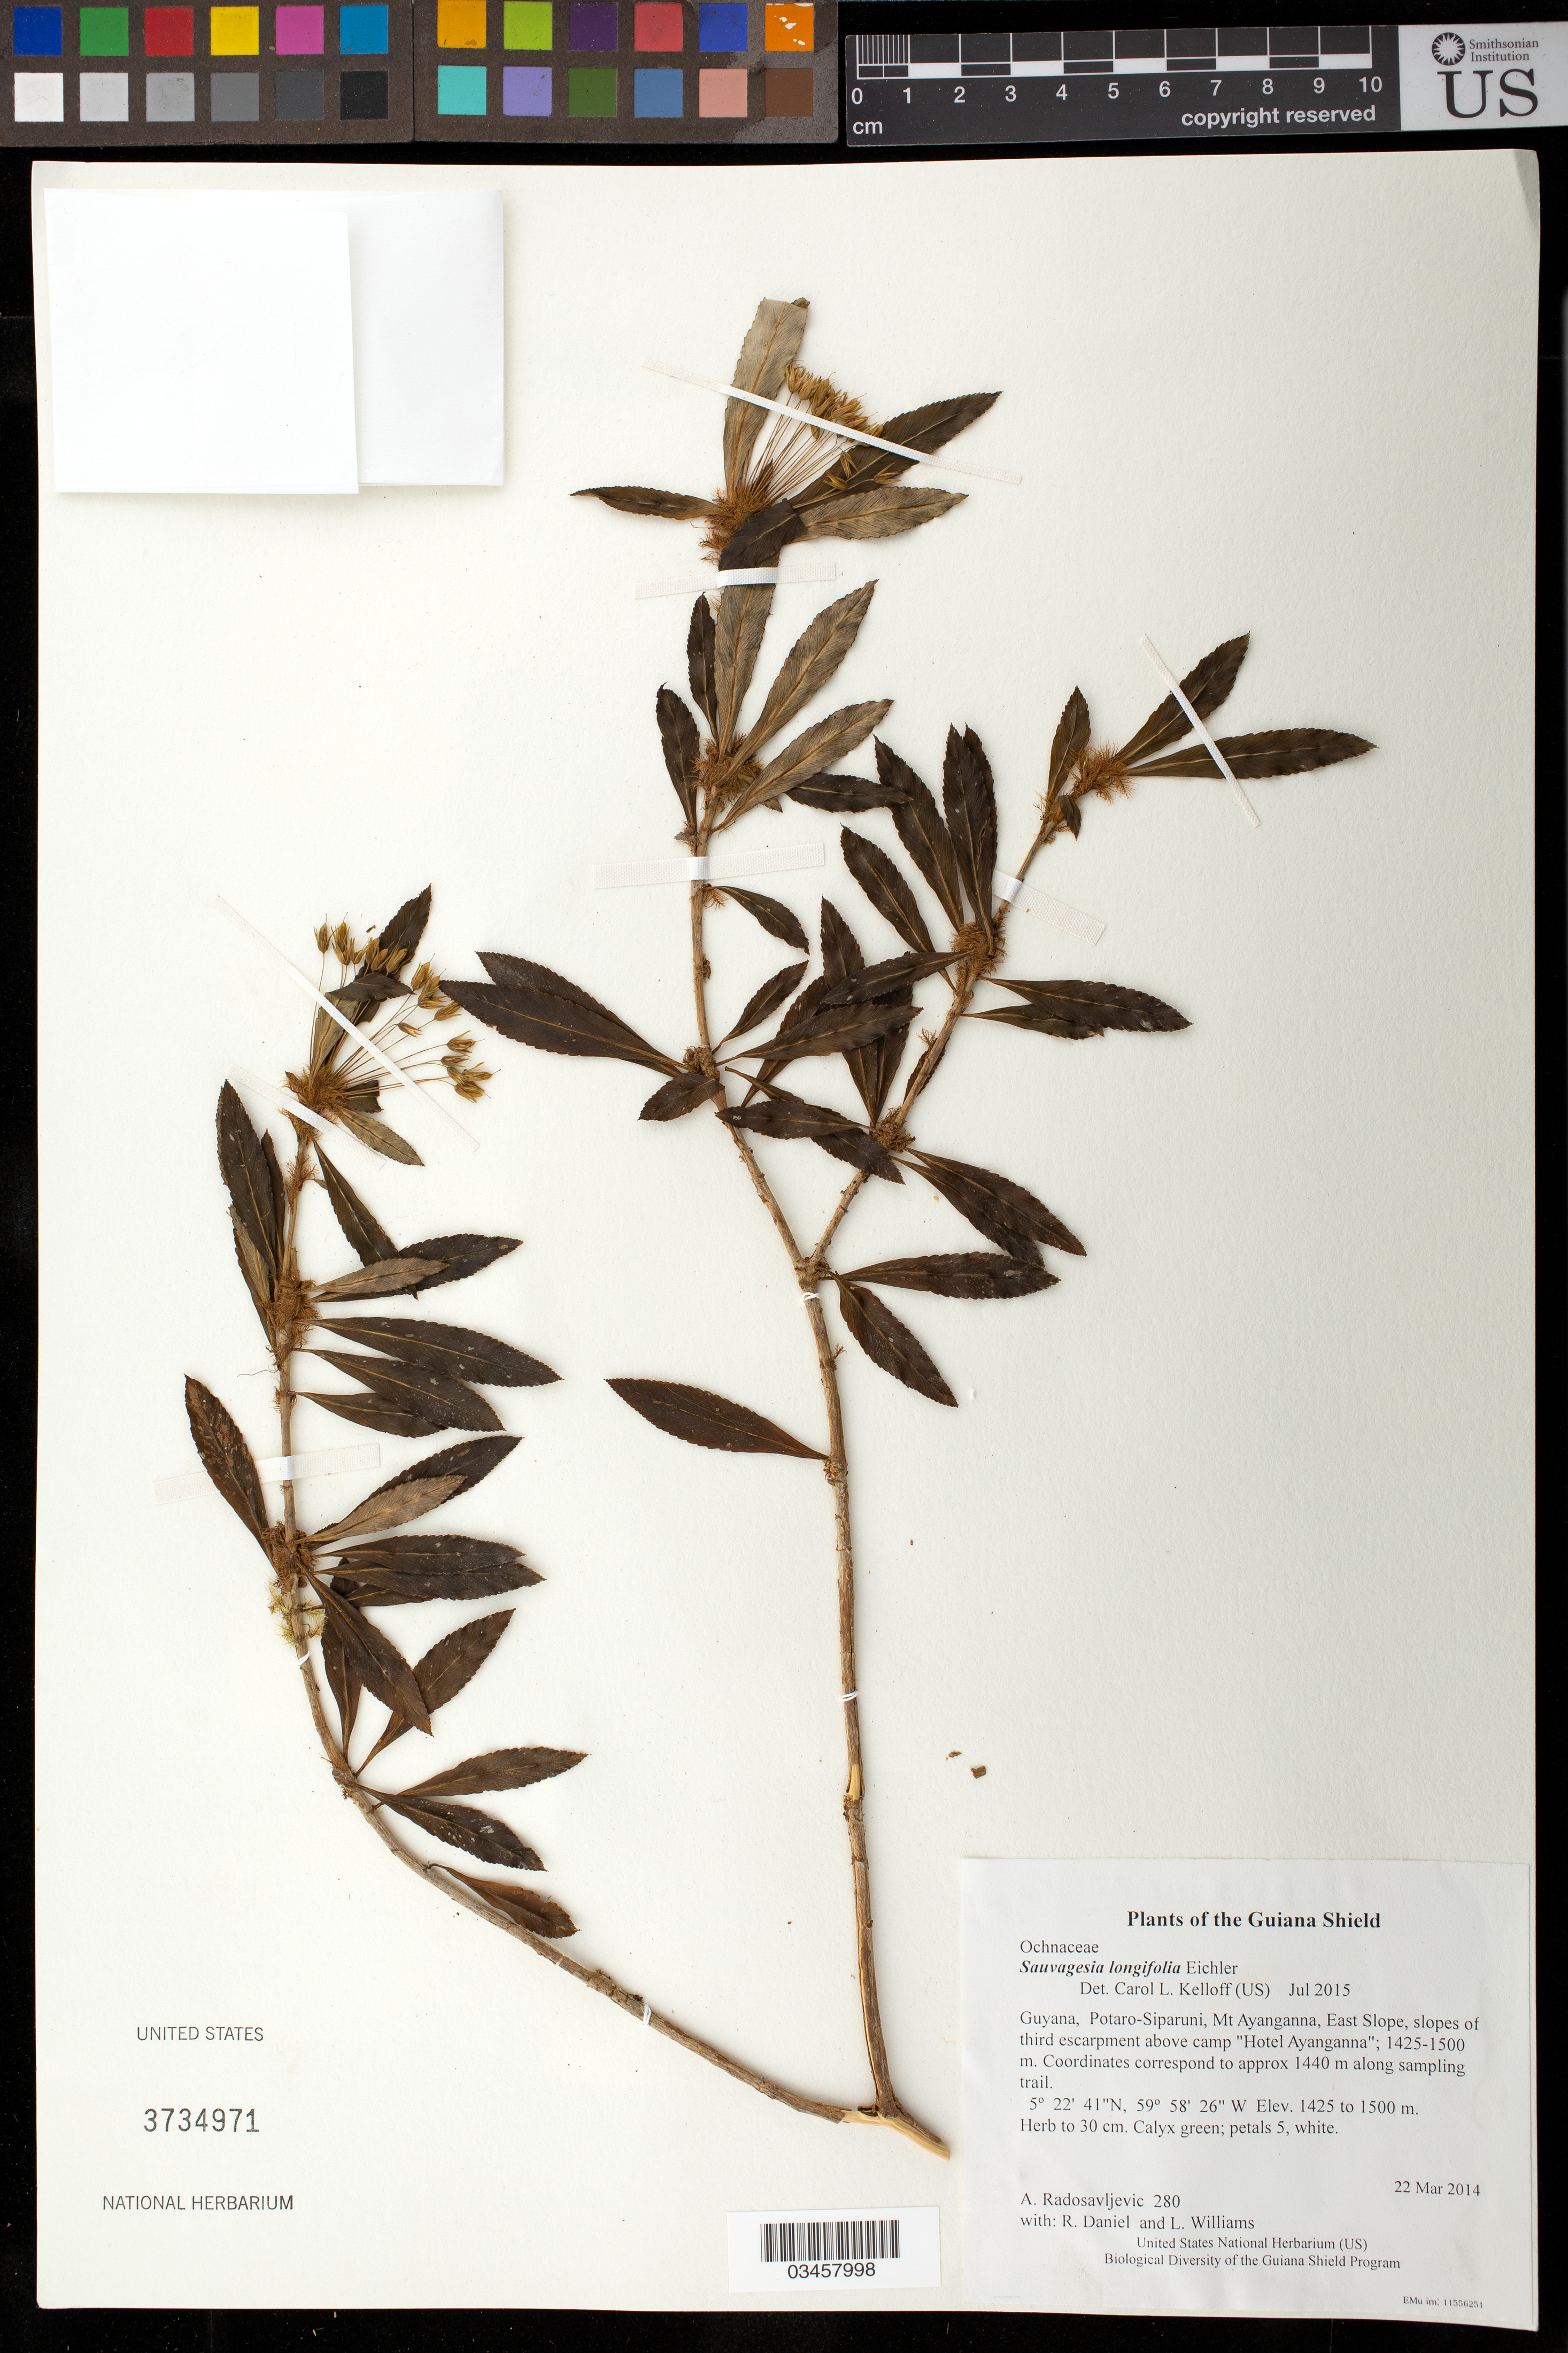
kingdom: Plantae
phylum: Tracheophyta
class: Magnoliopsida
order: Malpighiales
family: Ochnaceae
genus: Sauvagesia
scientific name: Sauvagesia longifolia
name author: Eichler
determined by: Kelloff, Carol L., (US), Smithsonian Institution - National Museum of Natural History (UNITED STATES)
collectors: A. Radosavljevic, R. Daniel & L. Williams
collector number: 280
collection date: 2014-03-22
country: Guyana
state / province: Potaro-Siparuni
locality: Mt Ayanganna, East Slope, slopes of third escarpment above camp "Hotel Ayanganna"; 1425-1500 m. Coordinates correspond to approx 1440 m along sampling trail.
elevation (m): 1425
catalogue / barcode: US 3734971